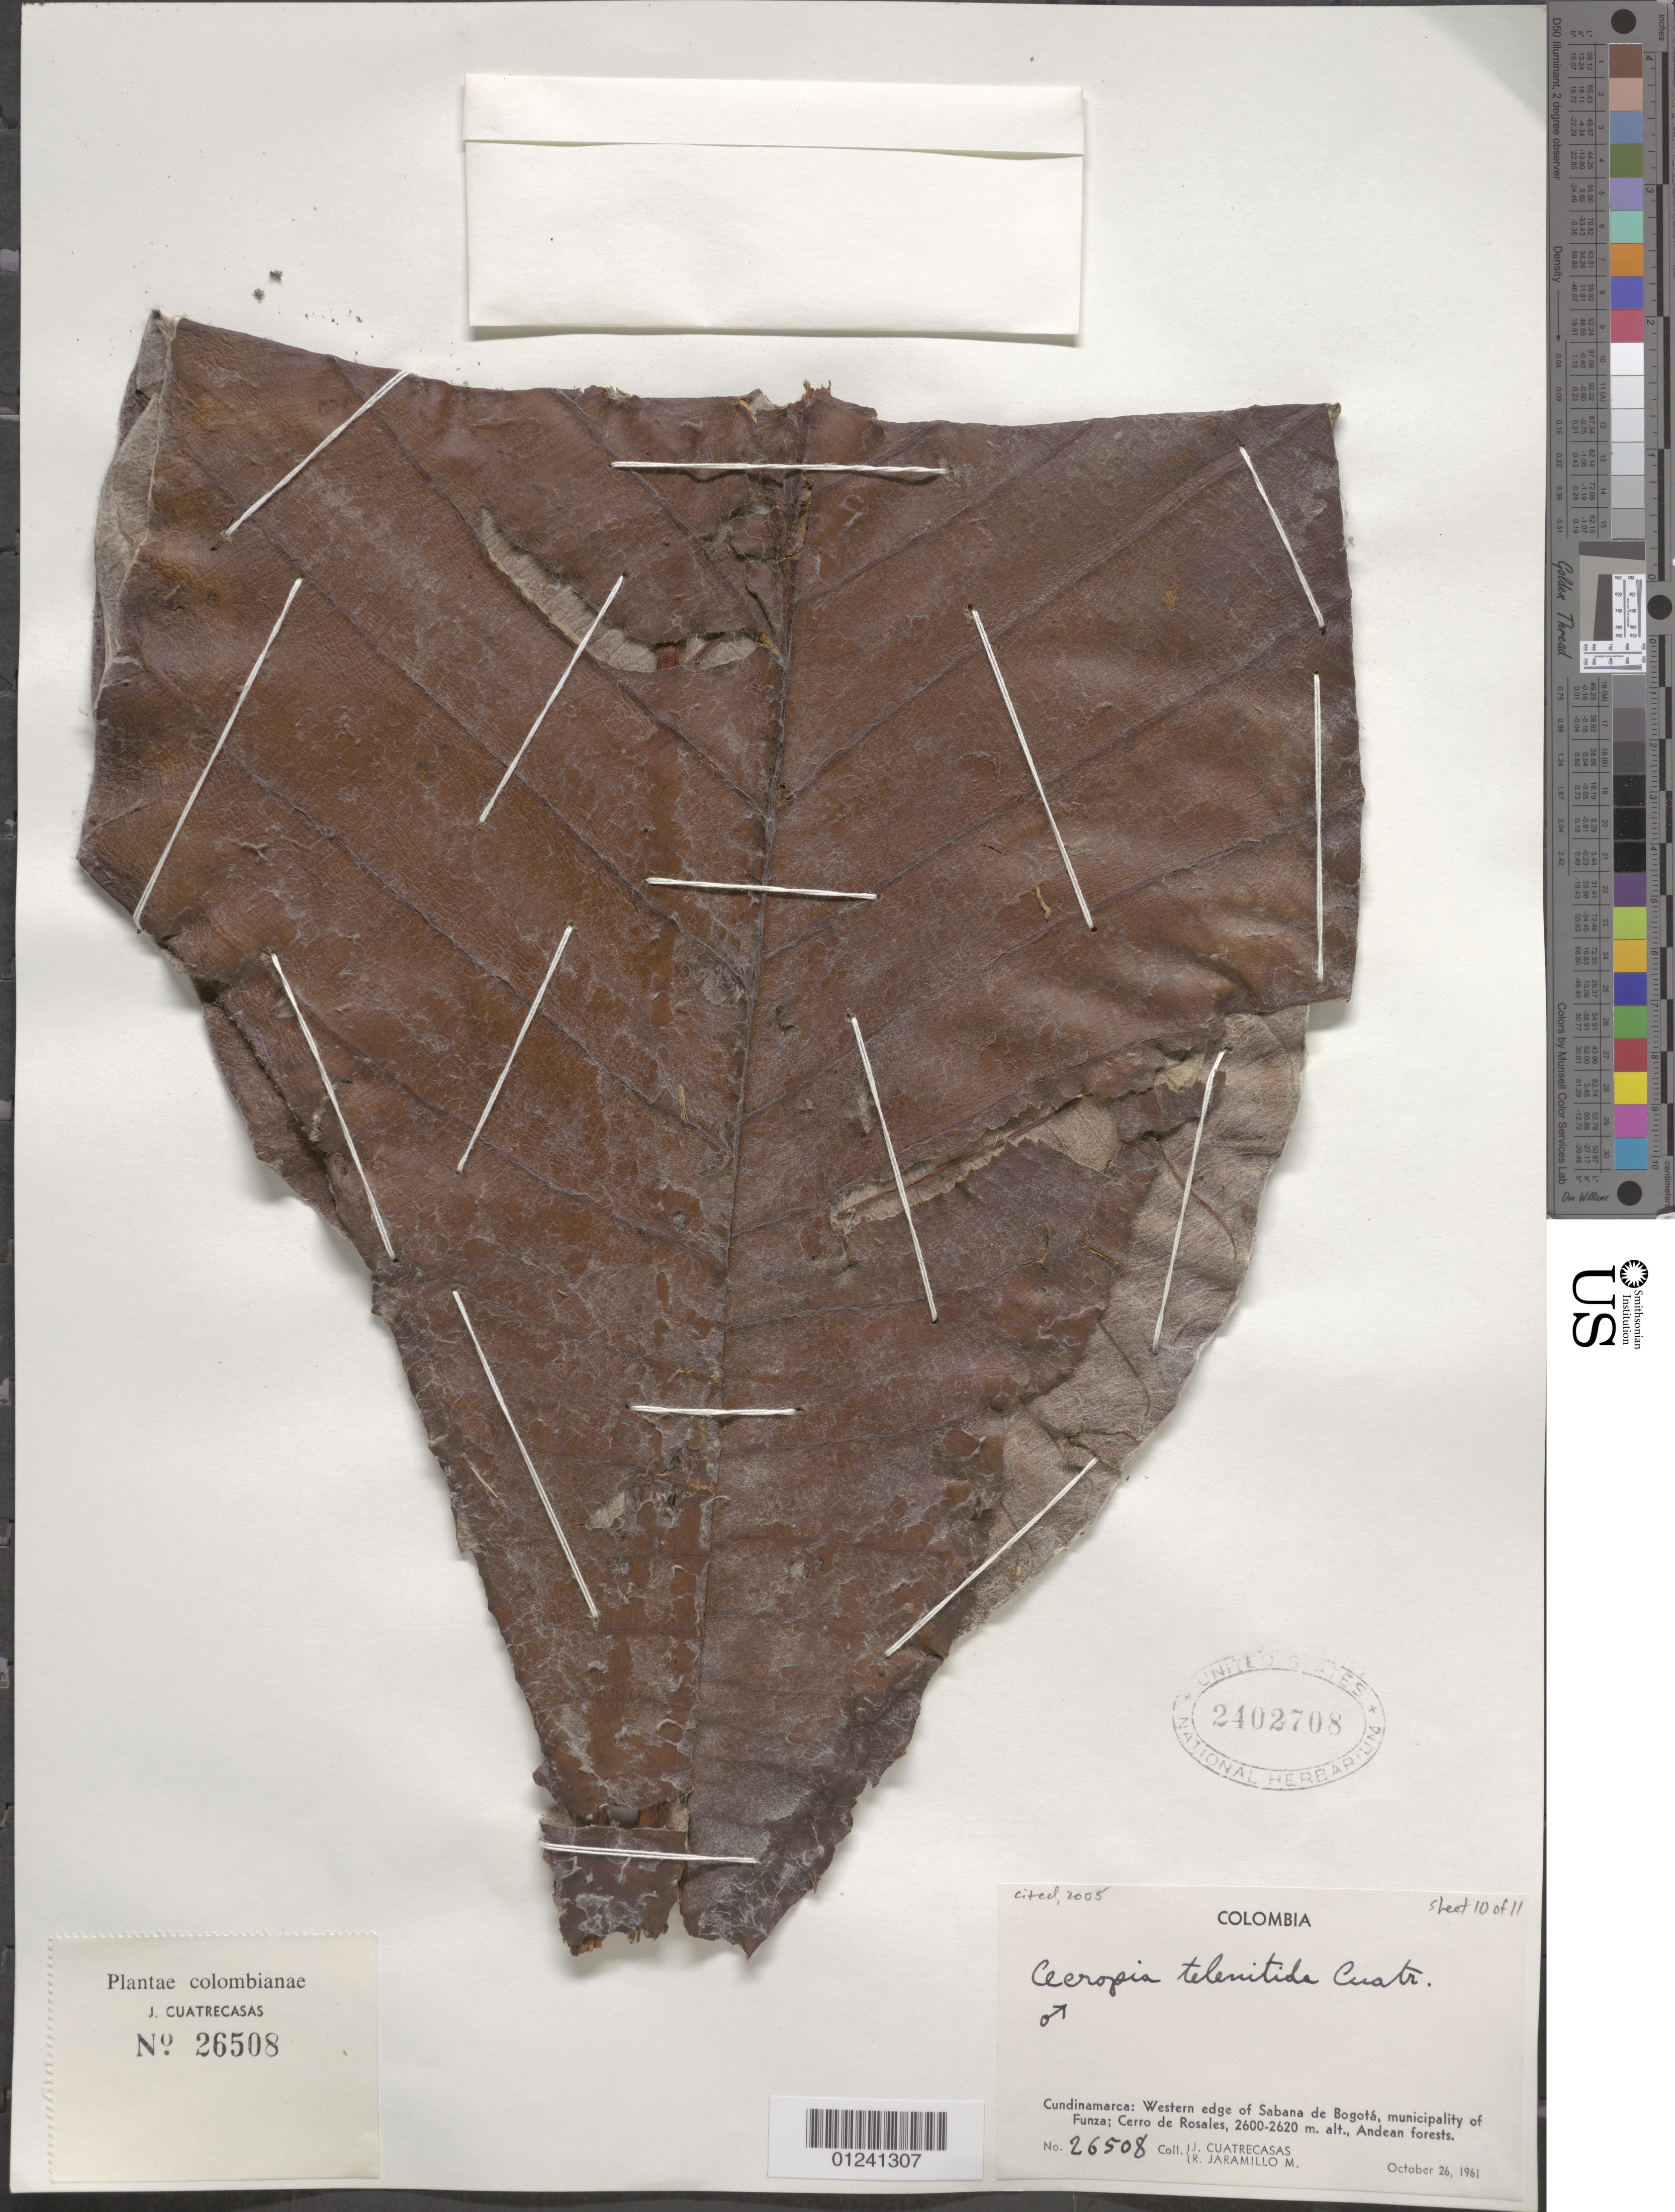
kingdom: Plantae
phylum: Tracheophyta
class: Magnoliopsida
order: Rosales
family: Urticaceae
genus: Cecropia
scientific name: Cecropia telenitida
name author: Cuatrec.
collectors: J. Cuatrecasas & R. Jaramillo M.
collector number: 26508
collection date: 1961-10-26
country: Colombia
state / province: Cundinamarca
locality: Western edge of Sabana de Bogota, municpality of Funza; Cerro de Rosales; Andean Forests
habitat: Andean forests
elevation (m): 2600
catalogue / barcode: US 2402708